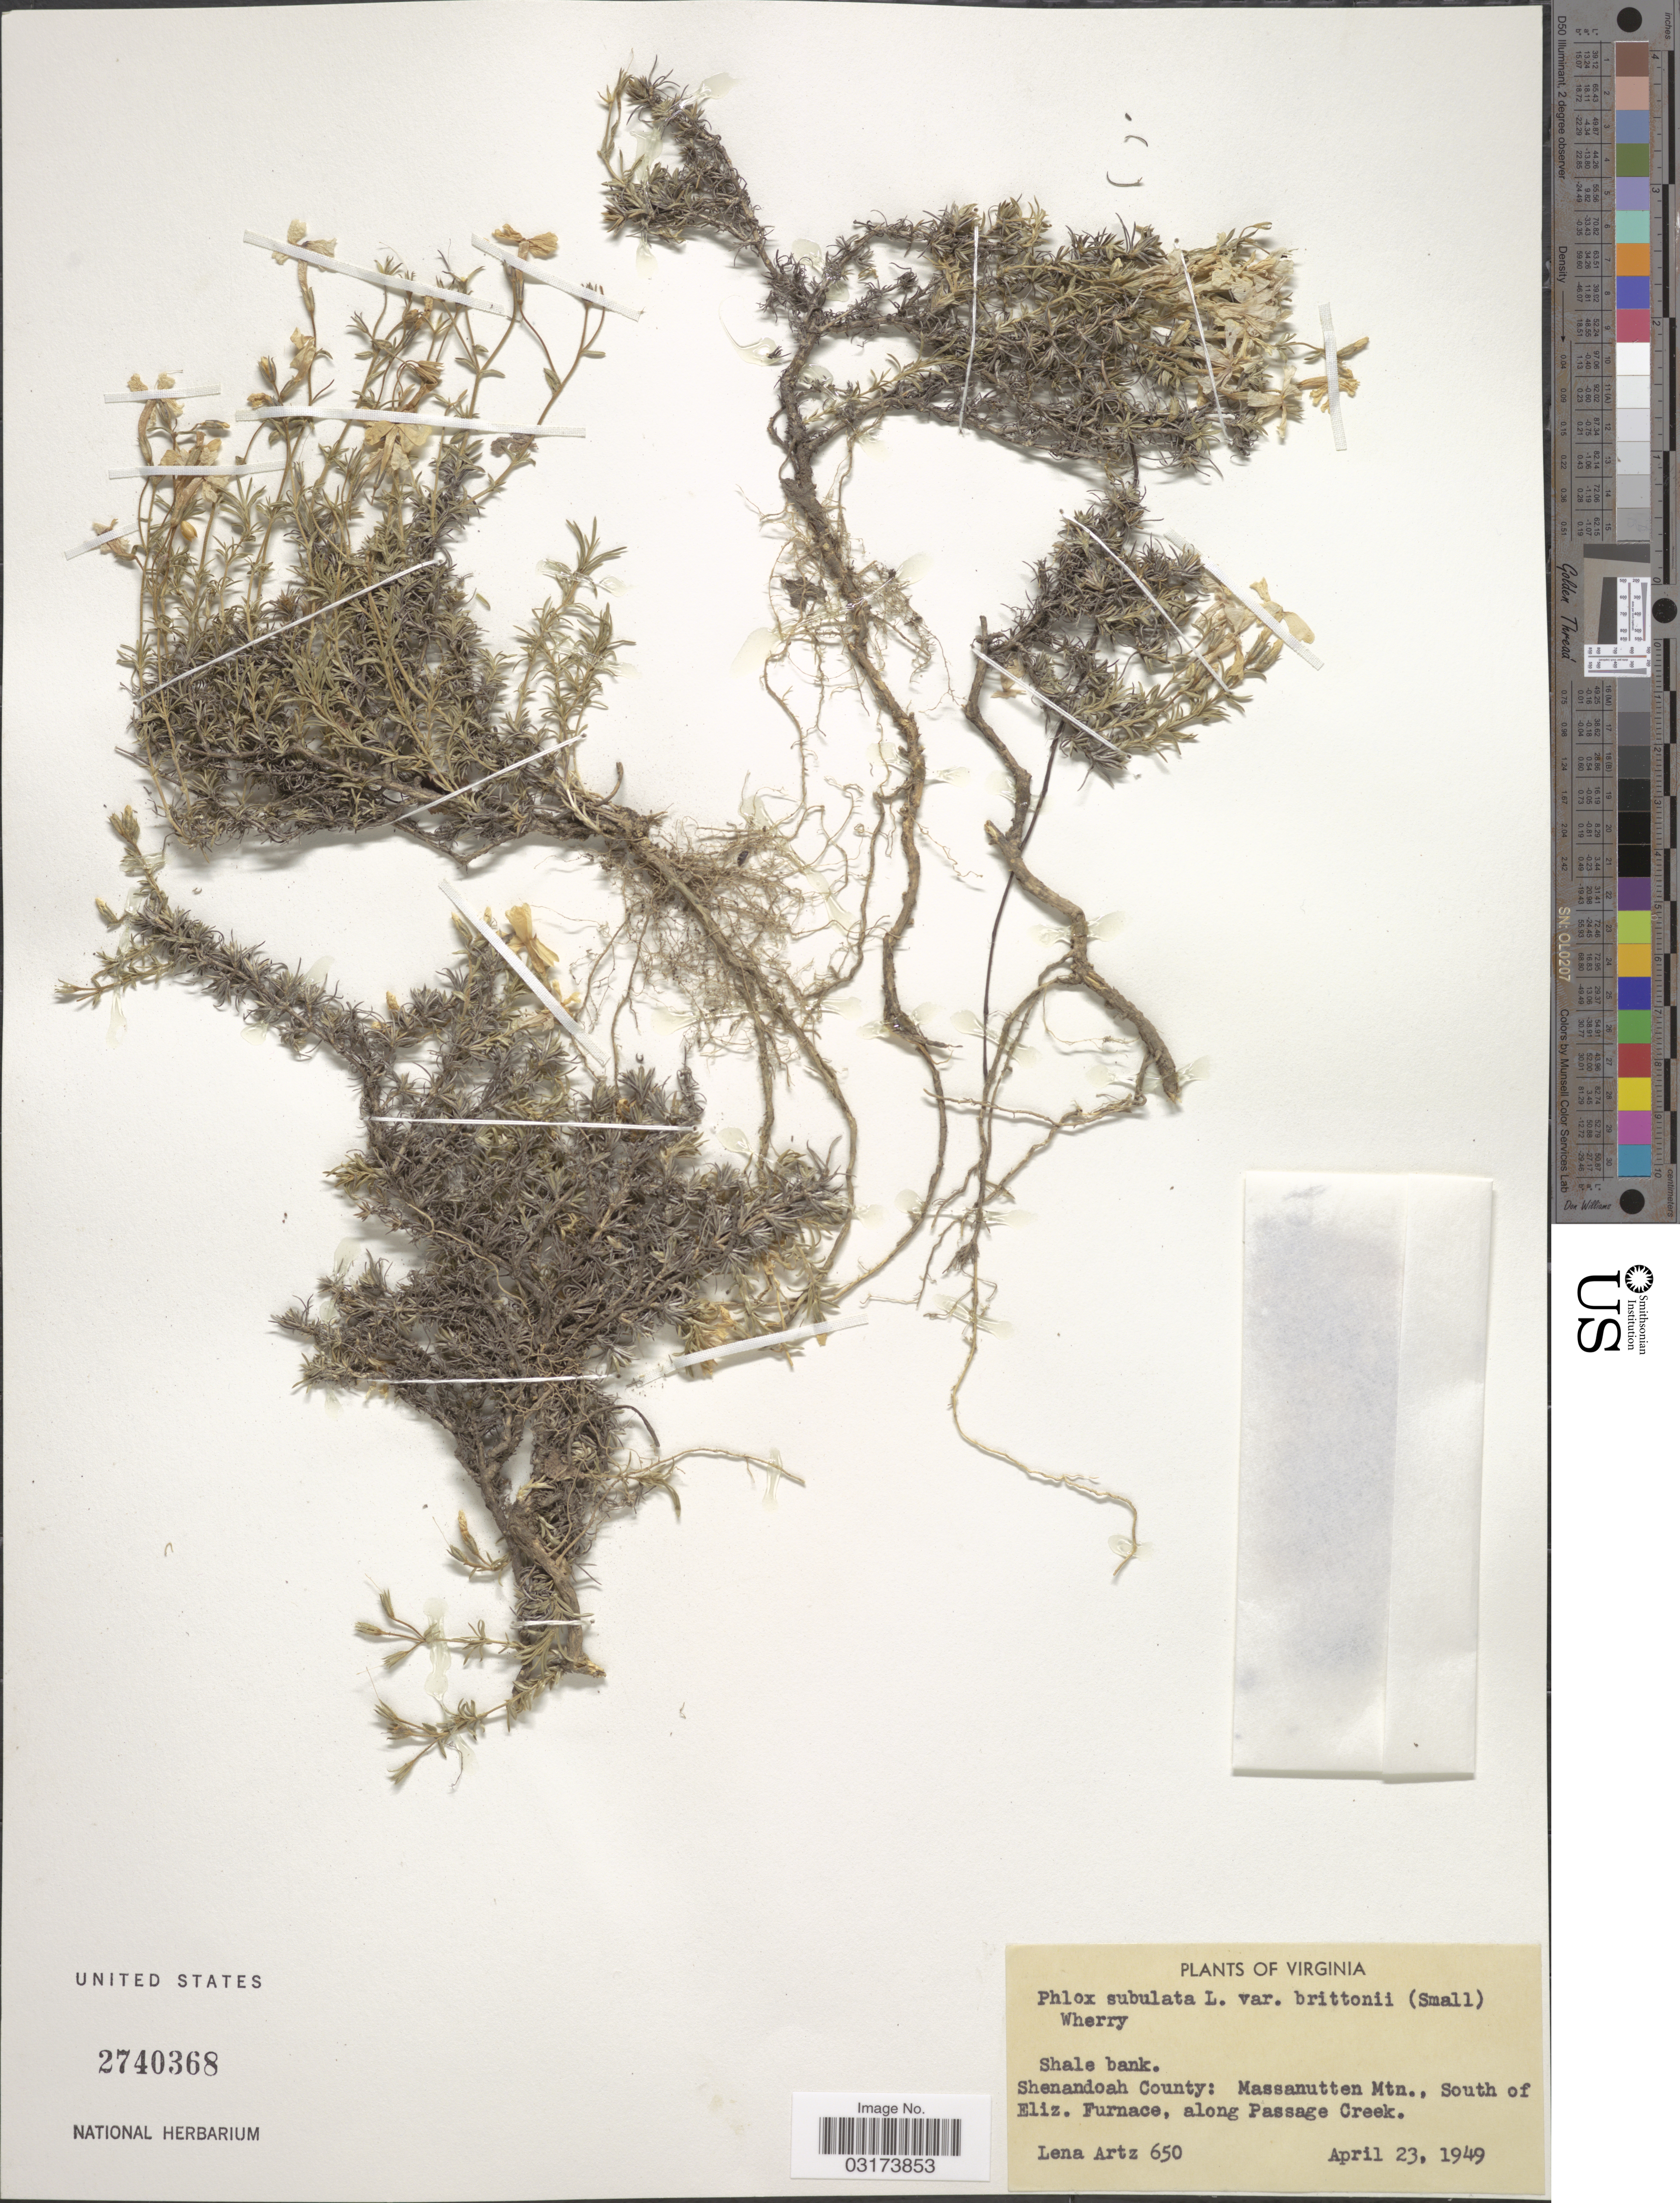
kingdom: Plantae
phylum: Tracheophyta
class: Magnoliopsida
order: Ericales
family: Polemoniaceae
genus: Phlox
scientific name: Phlox subulata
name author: L.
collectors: L. Artz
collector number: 650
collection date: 1949-04-23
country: United States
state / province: Virginia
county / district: Shenandoah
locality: Shenandoah County: Massanutten Mtn., South of Eliz. Furnace, along Passage Creek.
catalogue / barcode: US 2740368